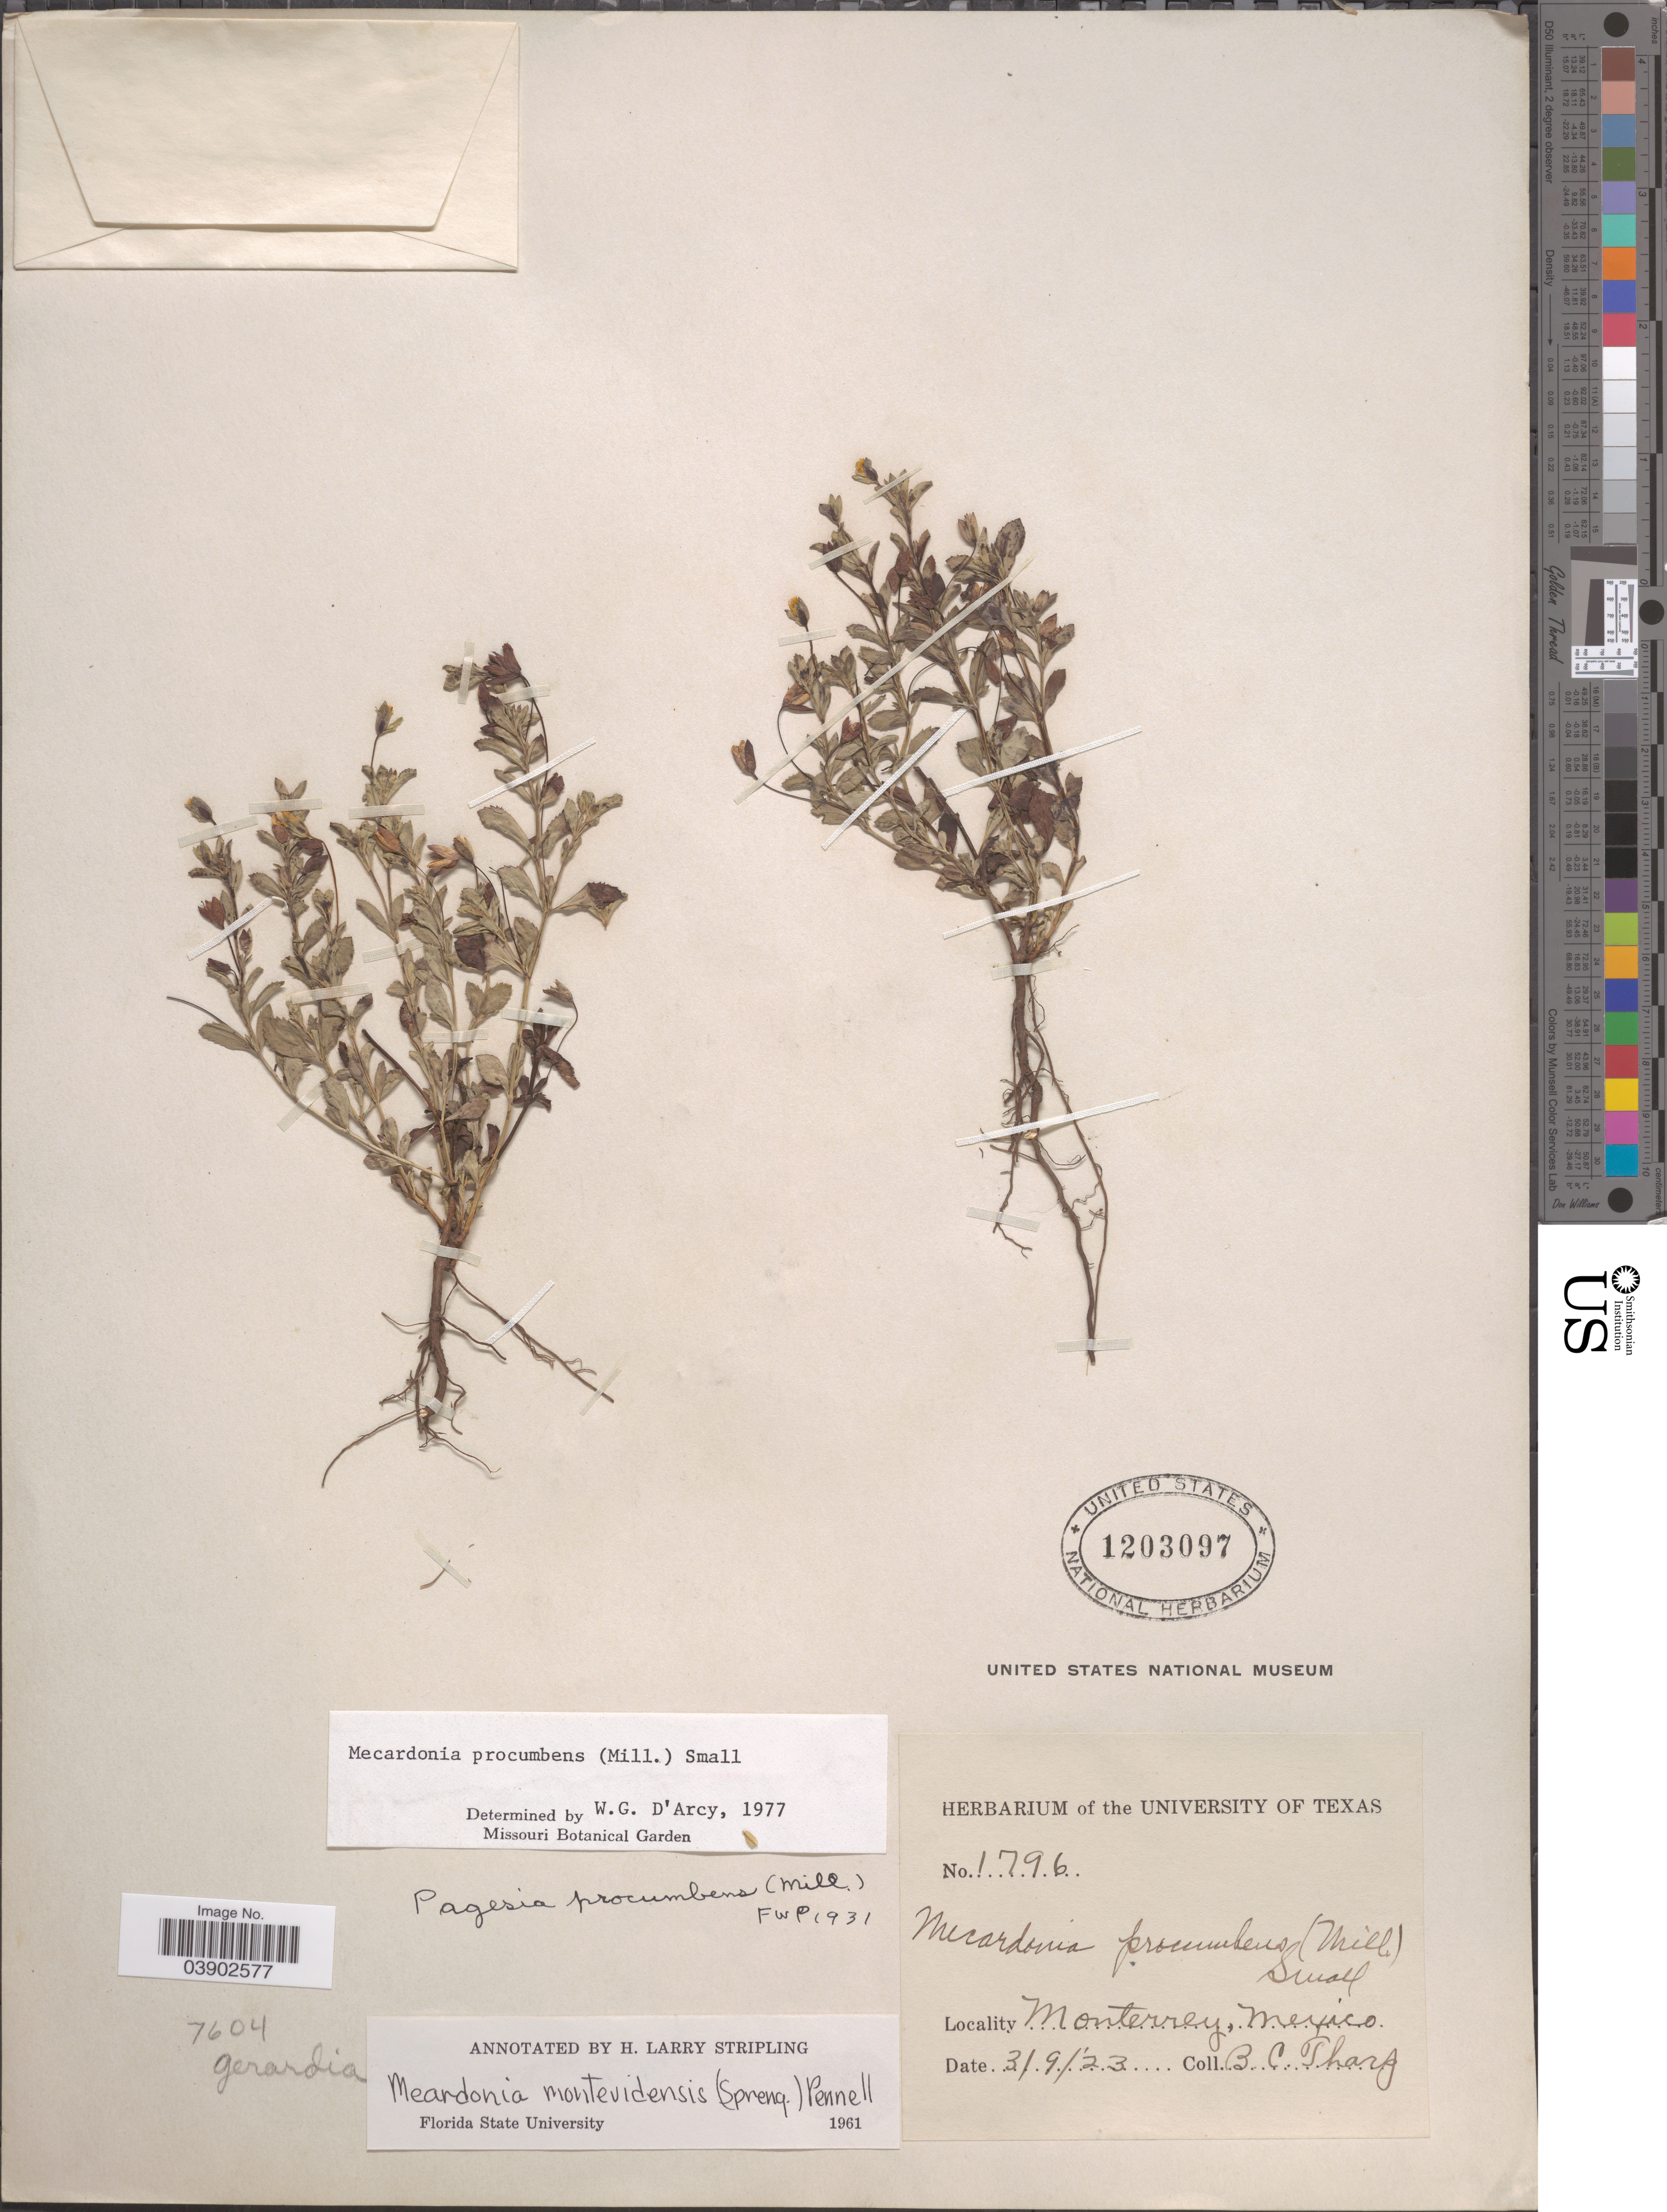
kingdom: Plantae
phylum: Tracheophyta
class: Magnoliopsida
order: Lamiales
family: Plantaginaceae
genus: Mecardonia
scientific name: Mecardonia procumbens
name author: (Mill.) Small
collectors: B. C. Tharp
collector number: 1796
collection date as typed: Transcribed d/m/y: 3/9/23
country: Mexico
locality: Monterrey.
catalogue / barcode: US 1203097